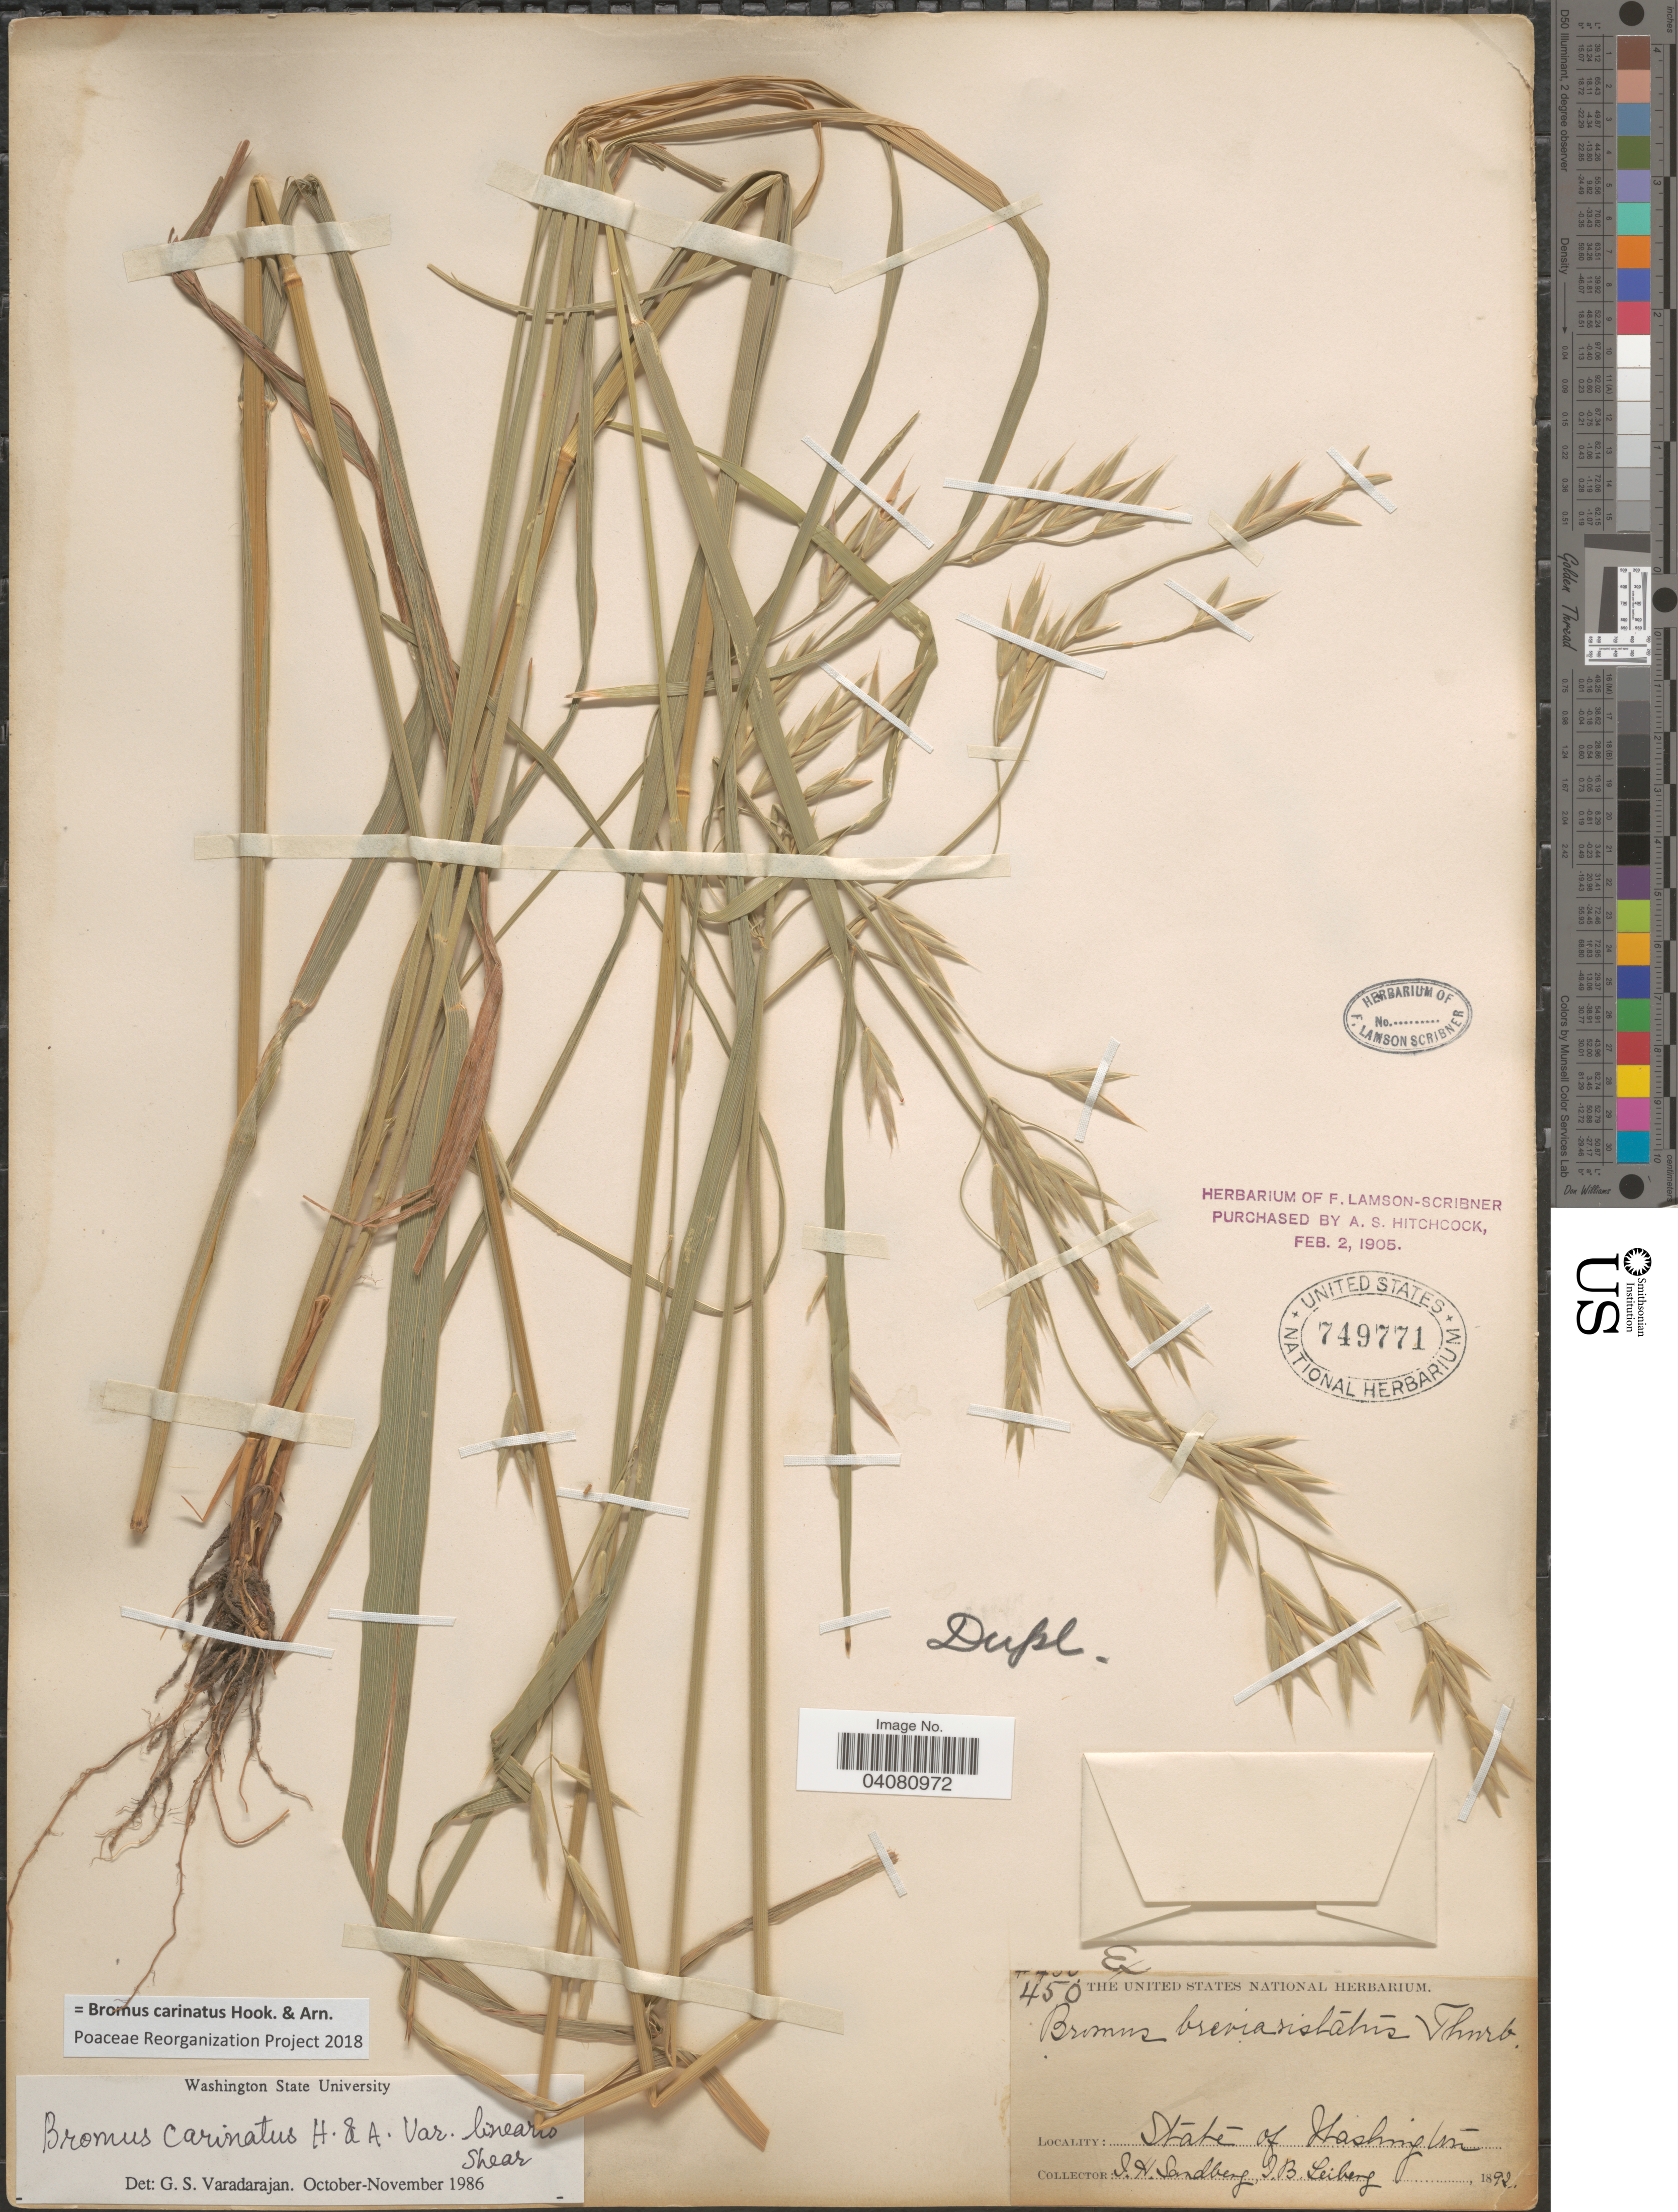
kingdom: Plantae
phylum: Tracheophyta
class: Liliopsida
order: Poales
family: Poaceae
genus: Bromus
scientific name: Bromus carinatus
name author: Hook. & Arn.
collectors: J. H. Sandberg & J. B. Leiberg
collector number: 450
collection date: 1892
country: United States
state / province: Washington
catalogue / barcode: US 749771